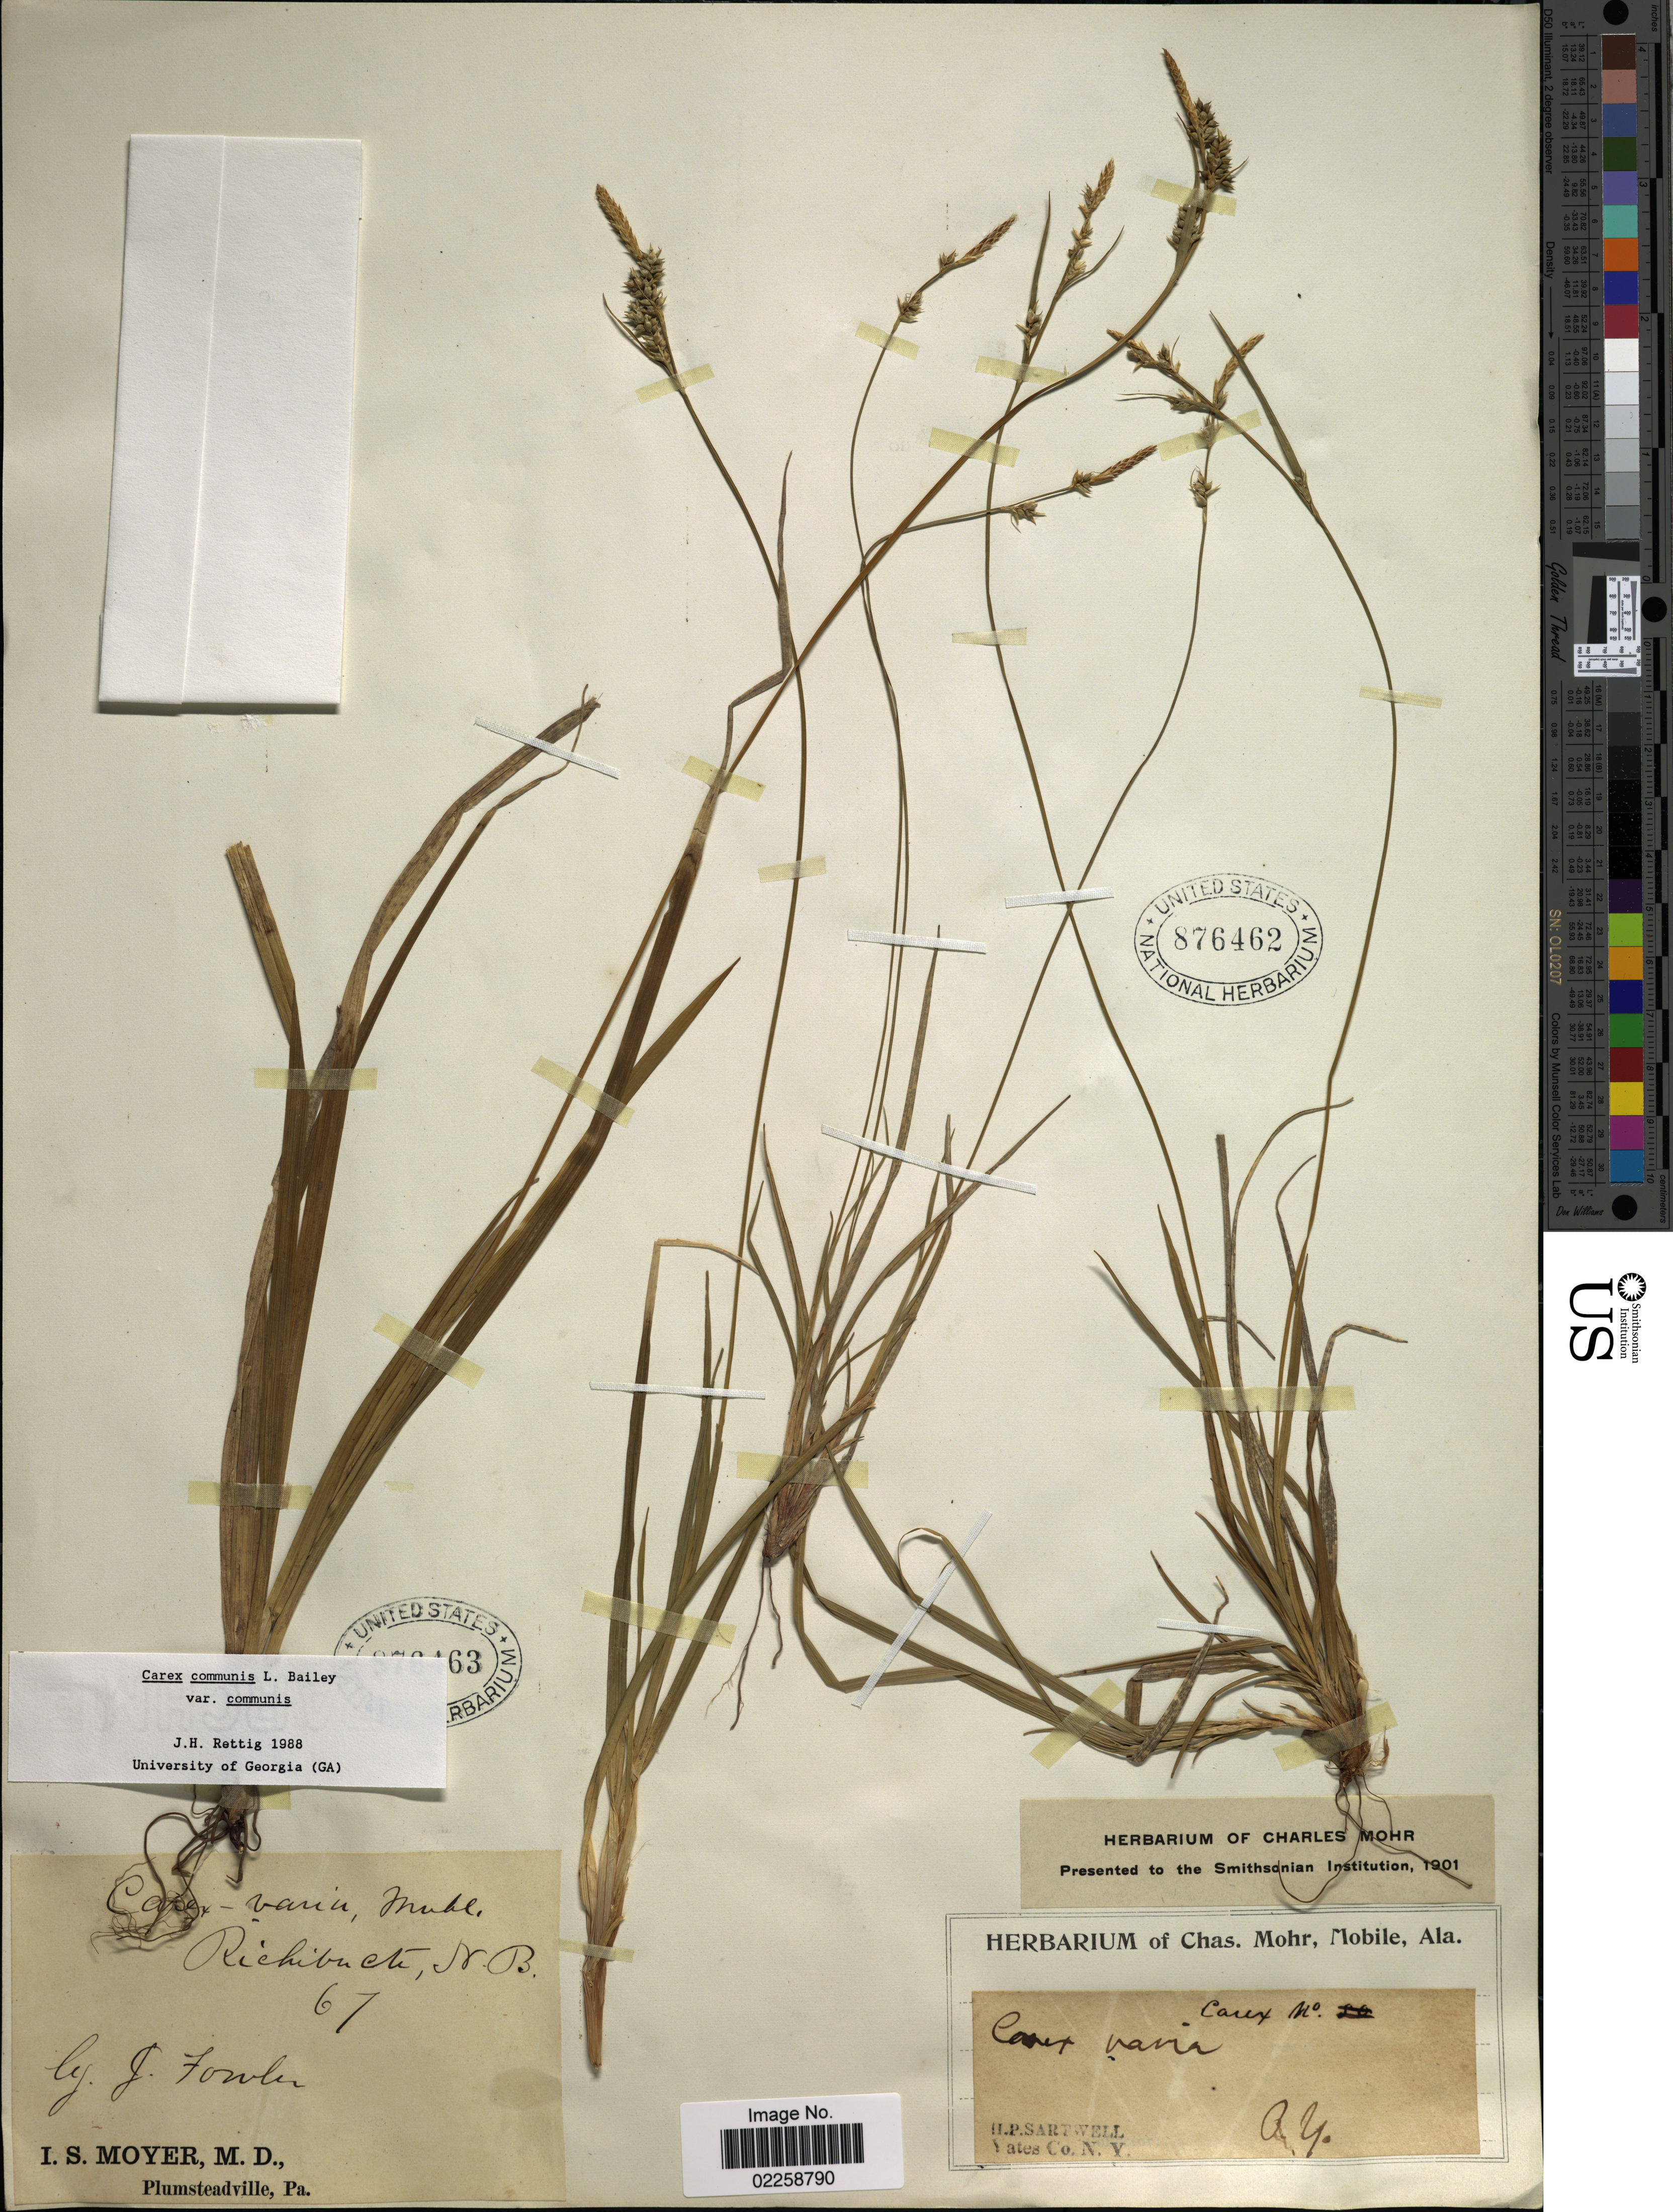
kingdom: Plantae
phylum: Tracheophyta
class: Liliopsida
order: Poales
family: Cyperaceae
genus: Carex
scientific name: Carex communis var. communis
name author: L.H. Bailey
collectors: H. P. Sartwell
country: United States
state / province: New York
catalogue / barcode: US 876462-2